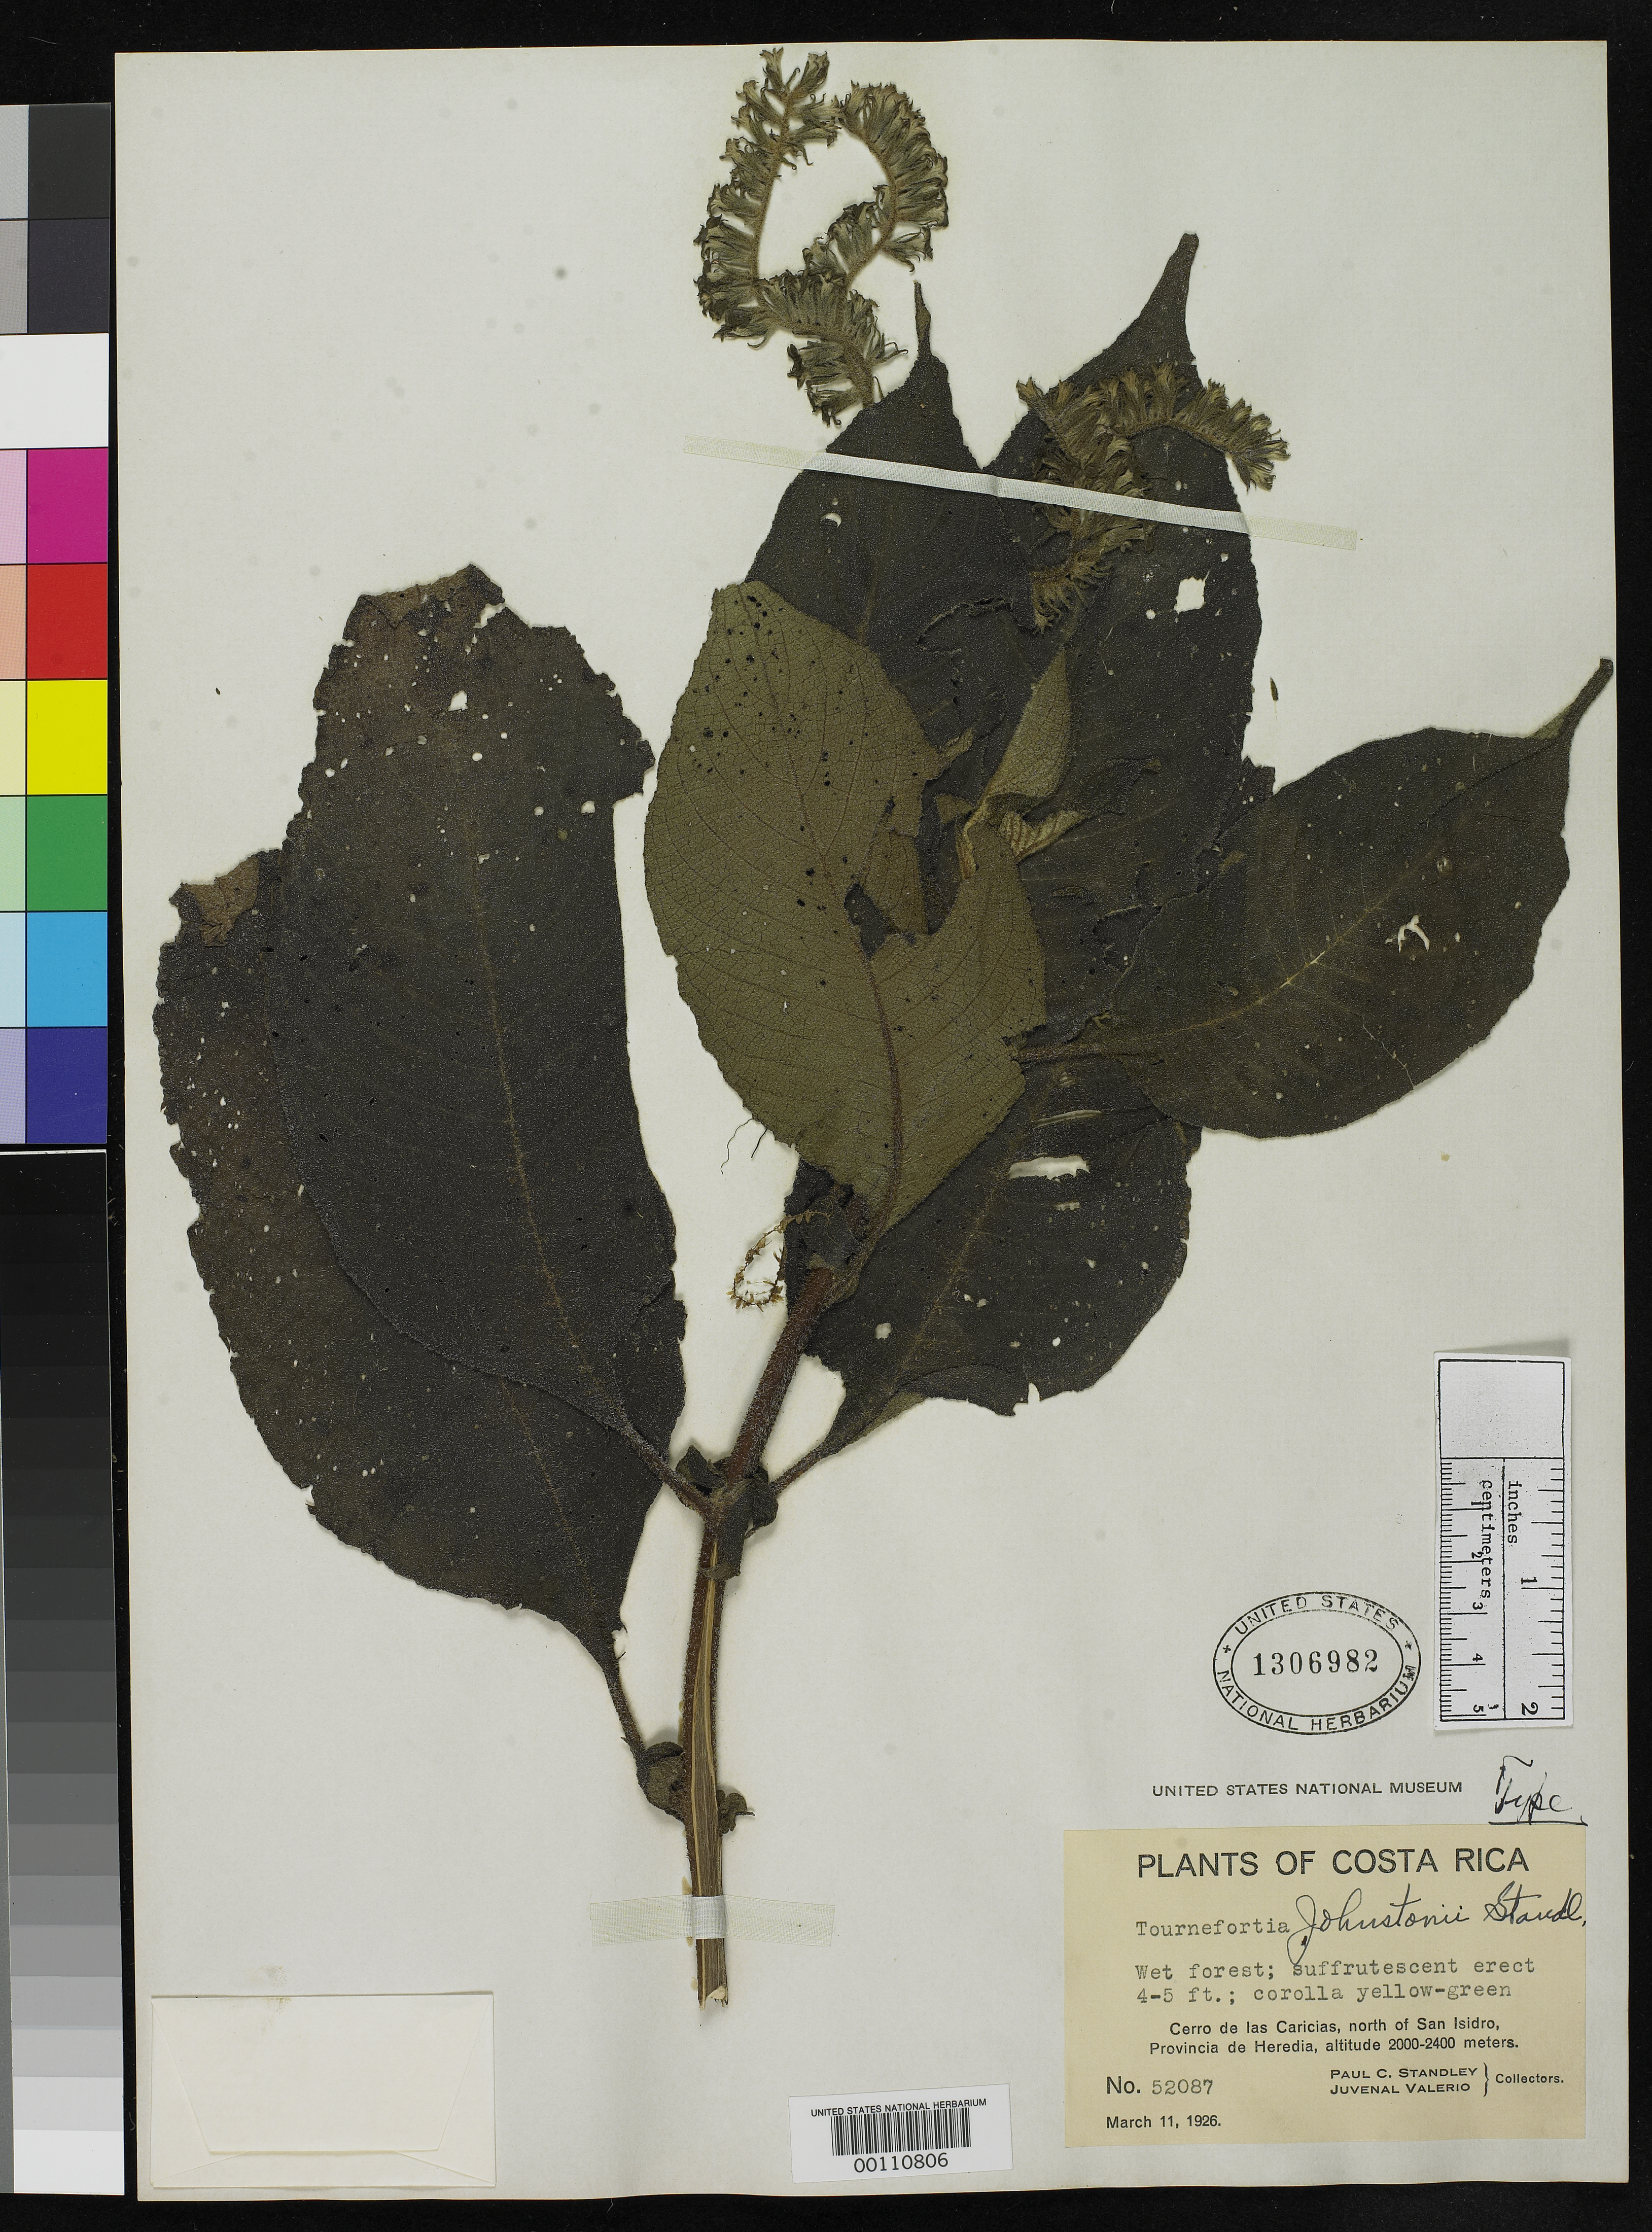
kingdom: Plantae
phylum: Tracheophyta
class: Magnoliopsida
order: Boraginales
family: Heliotropiaceae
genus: Tournefortia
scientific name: Tournefortia johnstonii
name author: Standl.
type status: Holotype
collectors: P. C. Standley & J. Valerio R.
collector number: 52087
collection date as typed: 11 Mar 1926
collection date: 1926-03-11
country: Costa Rica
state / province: Heredia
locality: Cerro de las Caricias, N of San Isidro.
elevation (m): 2000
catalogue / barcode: US 1306982